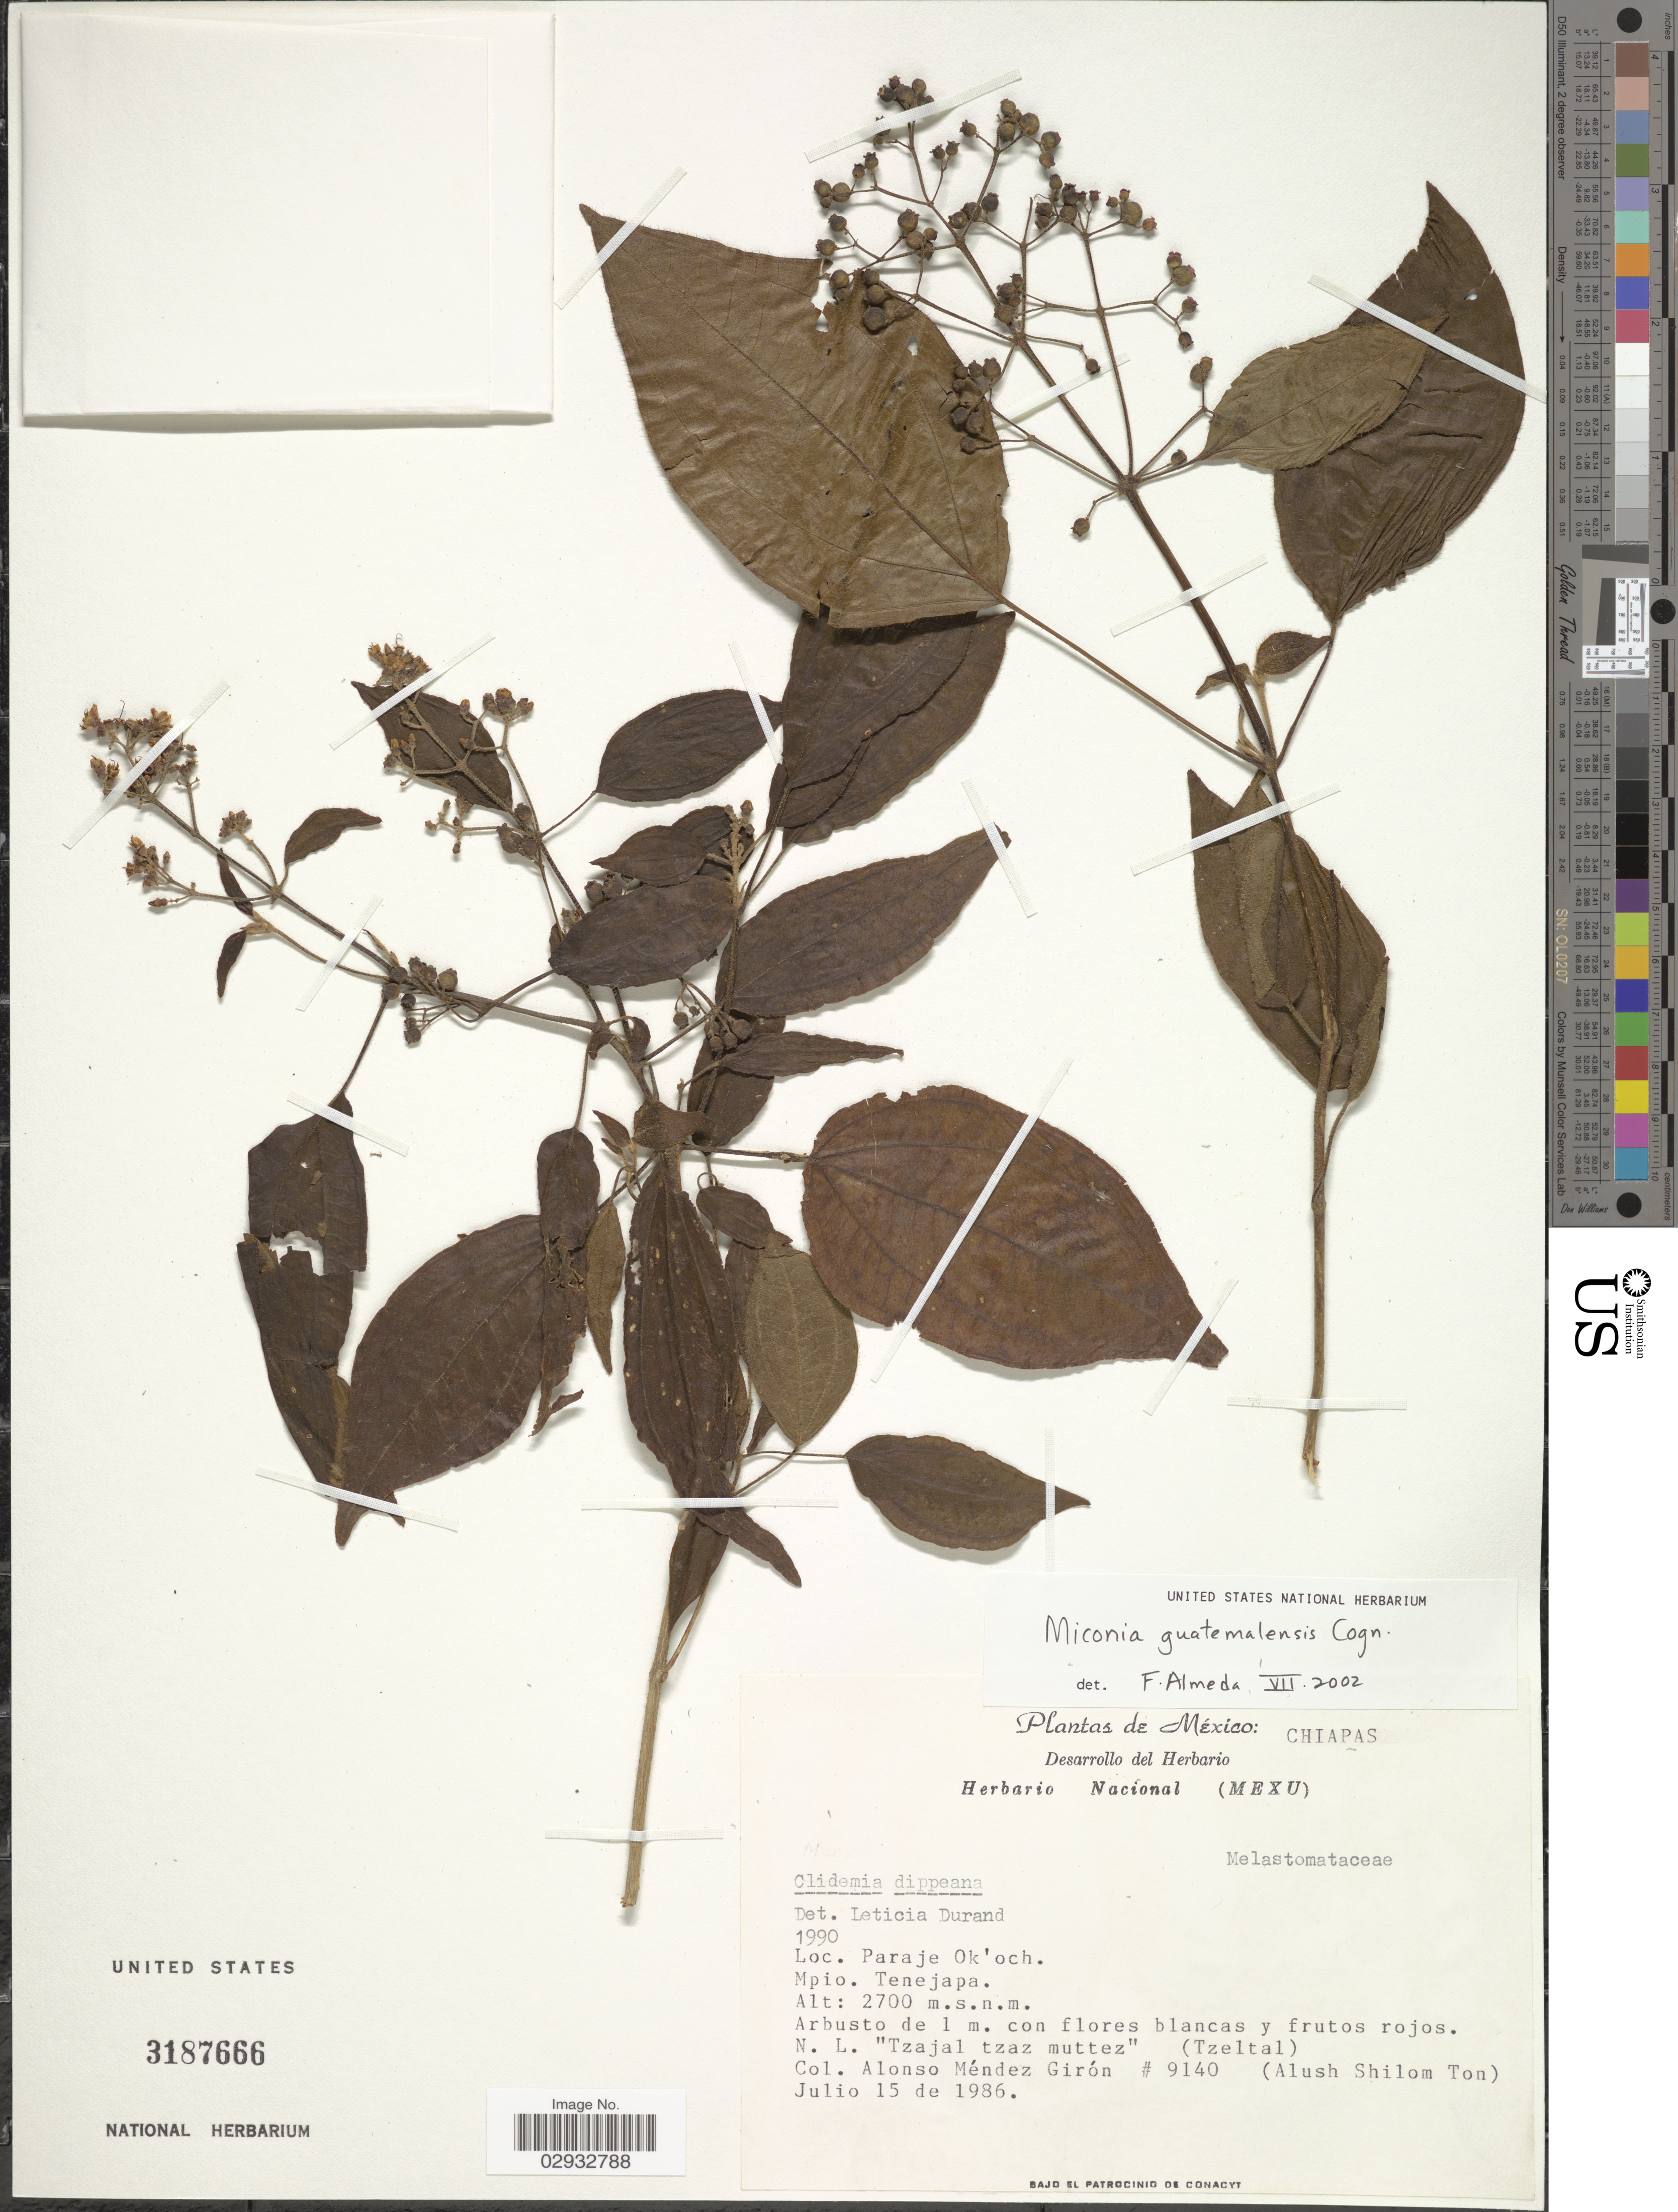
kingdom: Plantae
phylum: Tracheophyta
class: Magnoliopsida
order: Myrtales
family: Melastomataceae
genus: Miconia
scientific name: Miconia guatemalensis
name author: Cogn. in Donn. Sm.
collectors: A. Giron & A. S. Ton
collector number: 9140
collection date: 1986-07-15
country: Mexico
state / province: Chiapas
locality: Paraje Ok'och. Mpio. Tenejapa.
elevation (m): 2700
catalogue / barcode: US 3187666